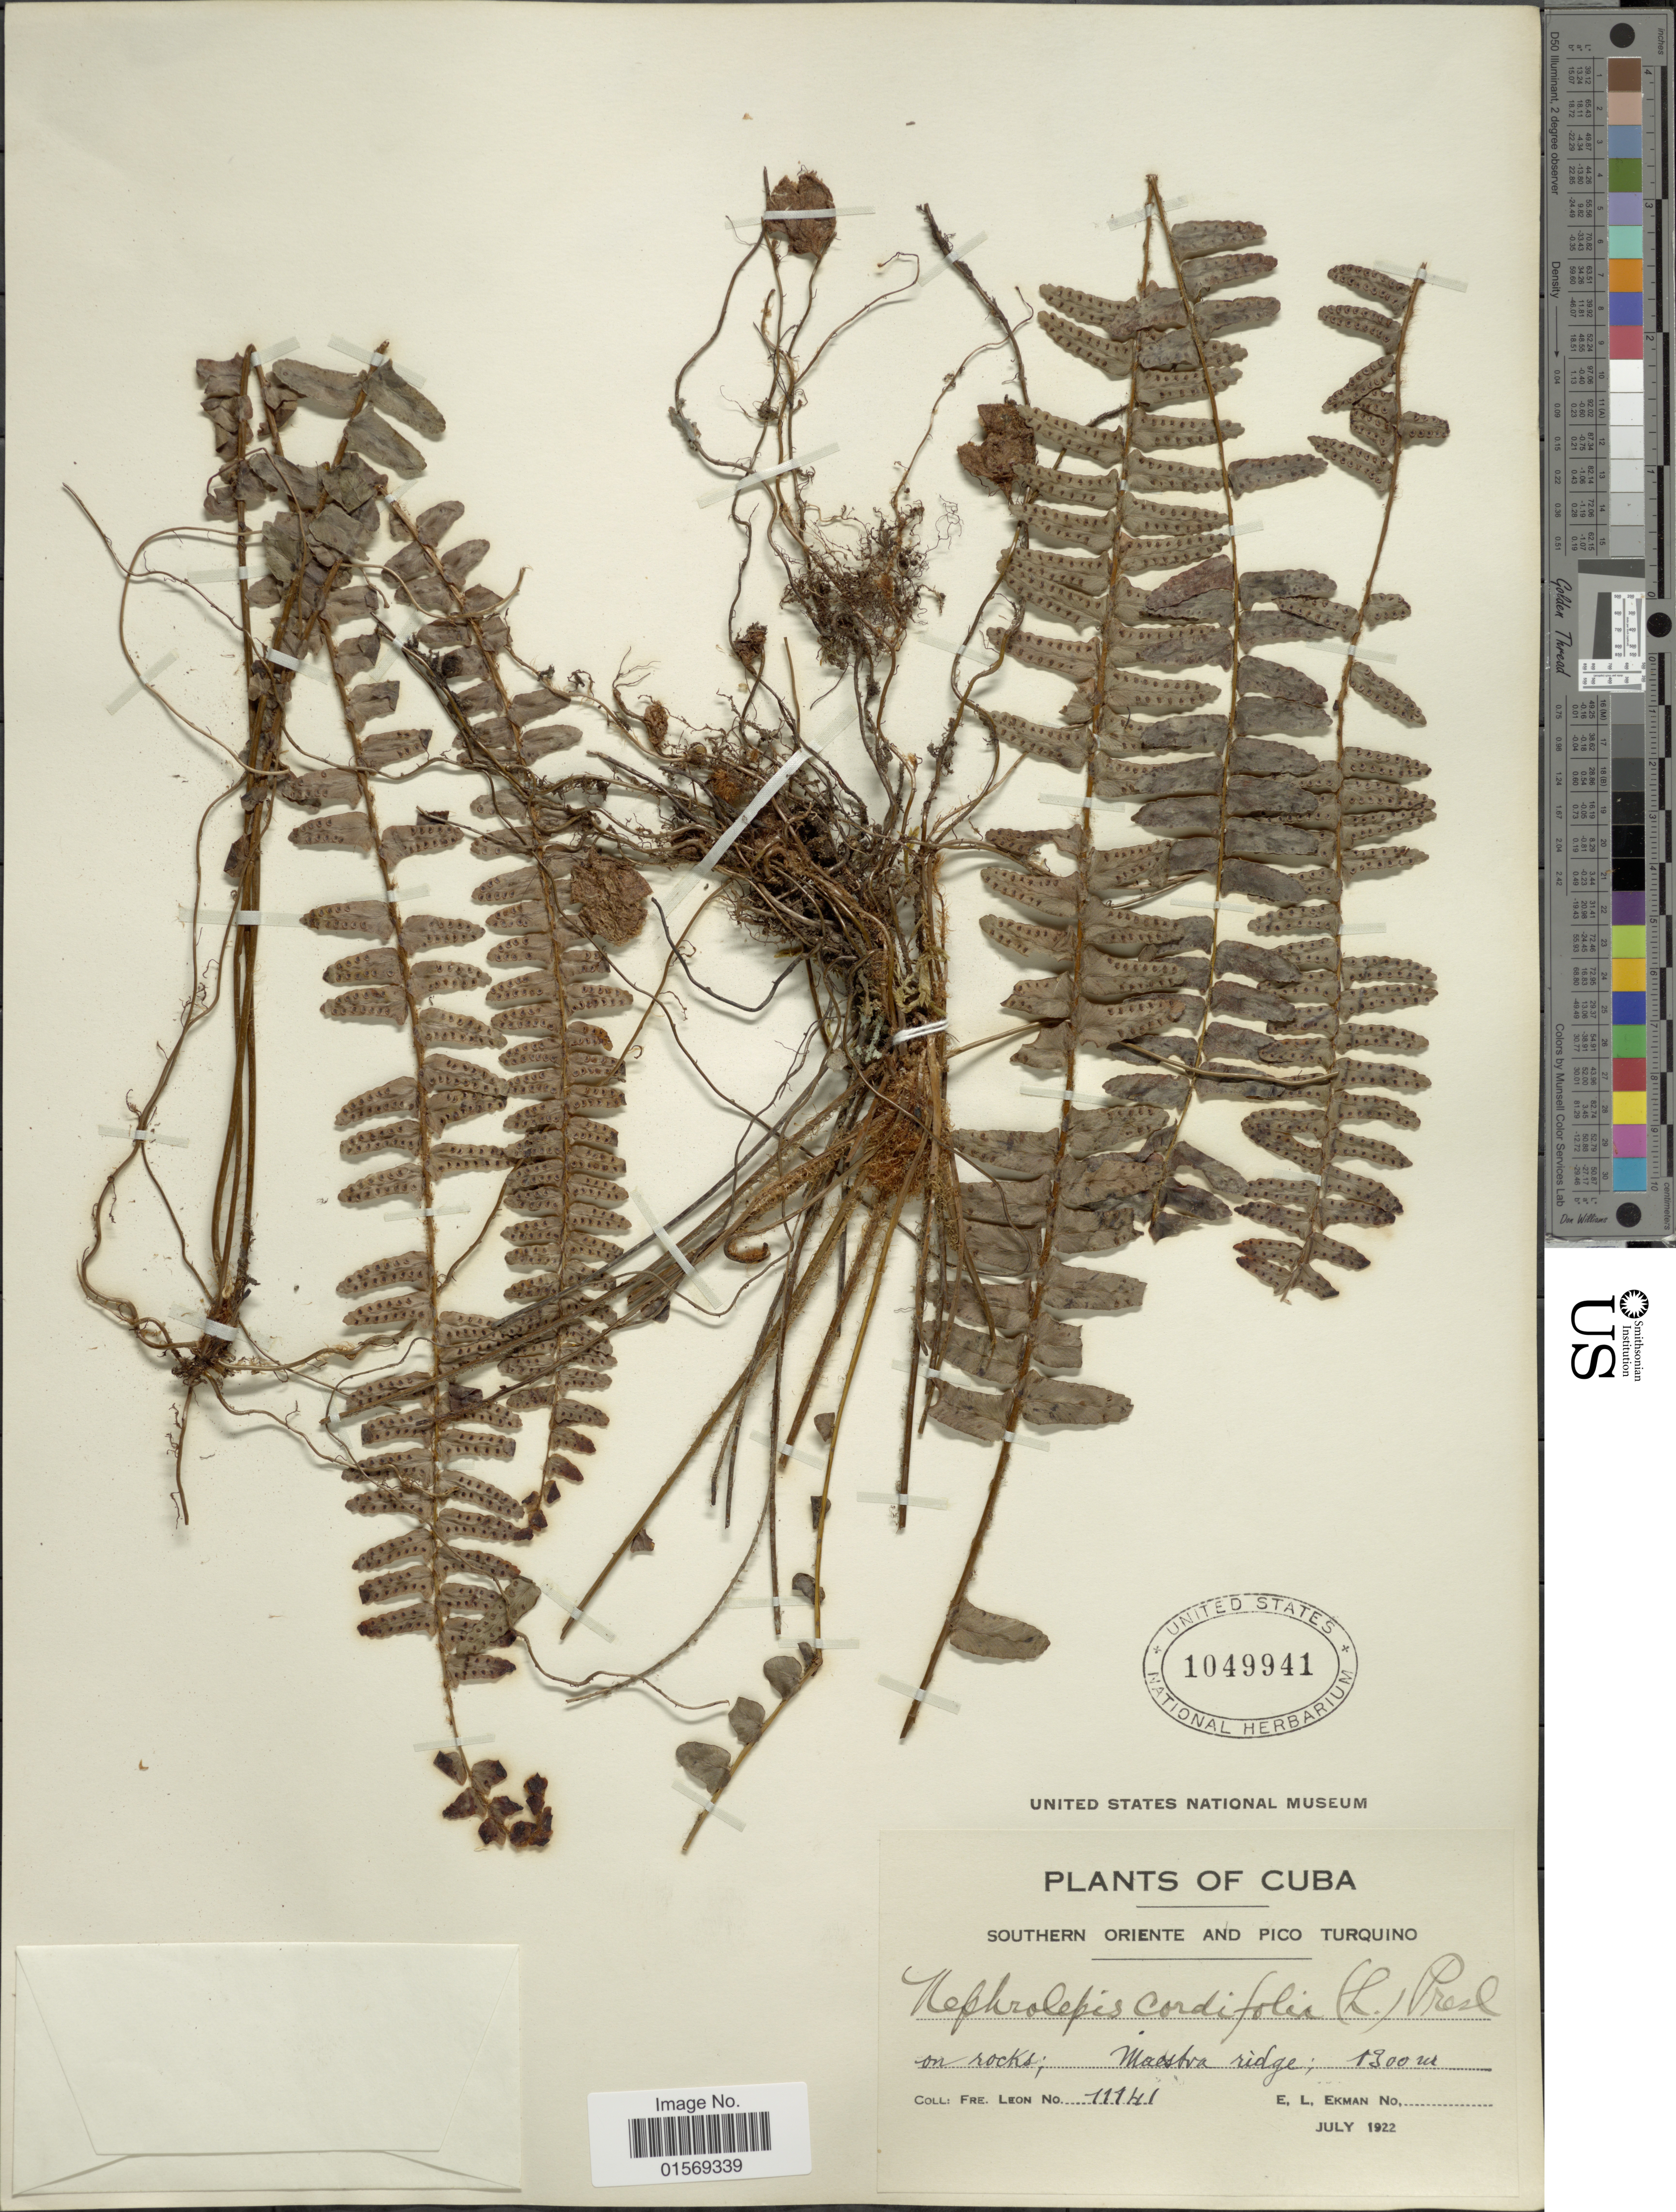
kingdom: Plantae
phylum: Tracheophyta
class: Polypodiopsida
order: Polypodiales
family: Nephrolepidaceae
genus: Nephrolepis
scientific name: Nephrolepis cordifolia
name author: (L.) C. Presl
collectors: Bro. León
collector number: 11141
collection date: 1922-07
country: Cuba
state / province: Oriente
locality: Cuba, Southern Oriente and Pico Turquino, Maestra ridge,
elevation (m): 1300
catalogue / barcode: US 1049941